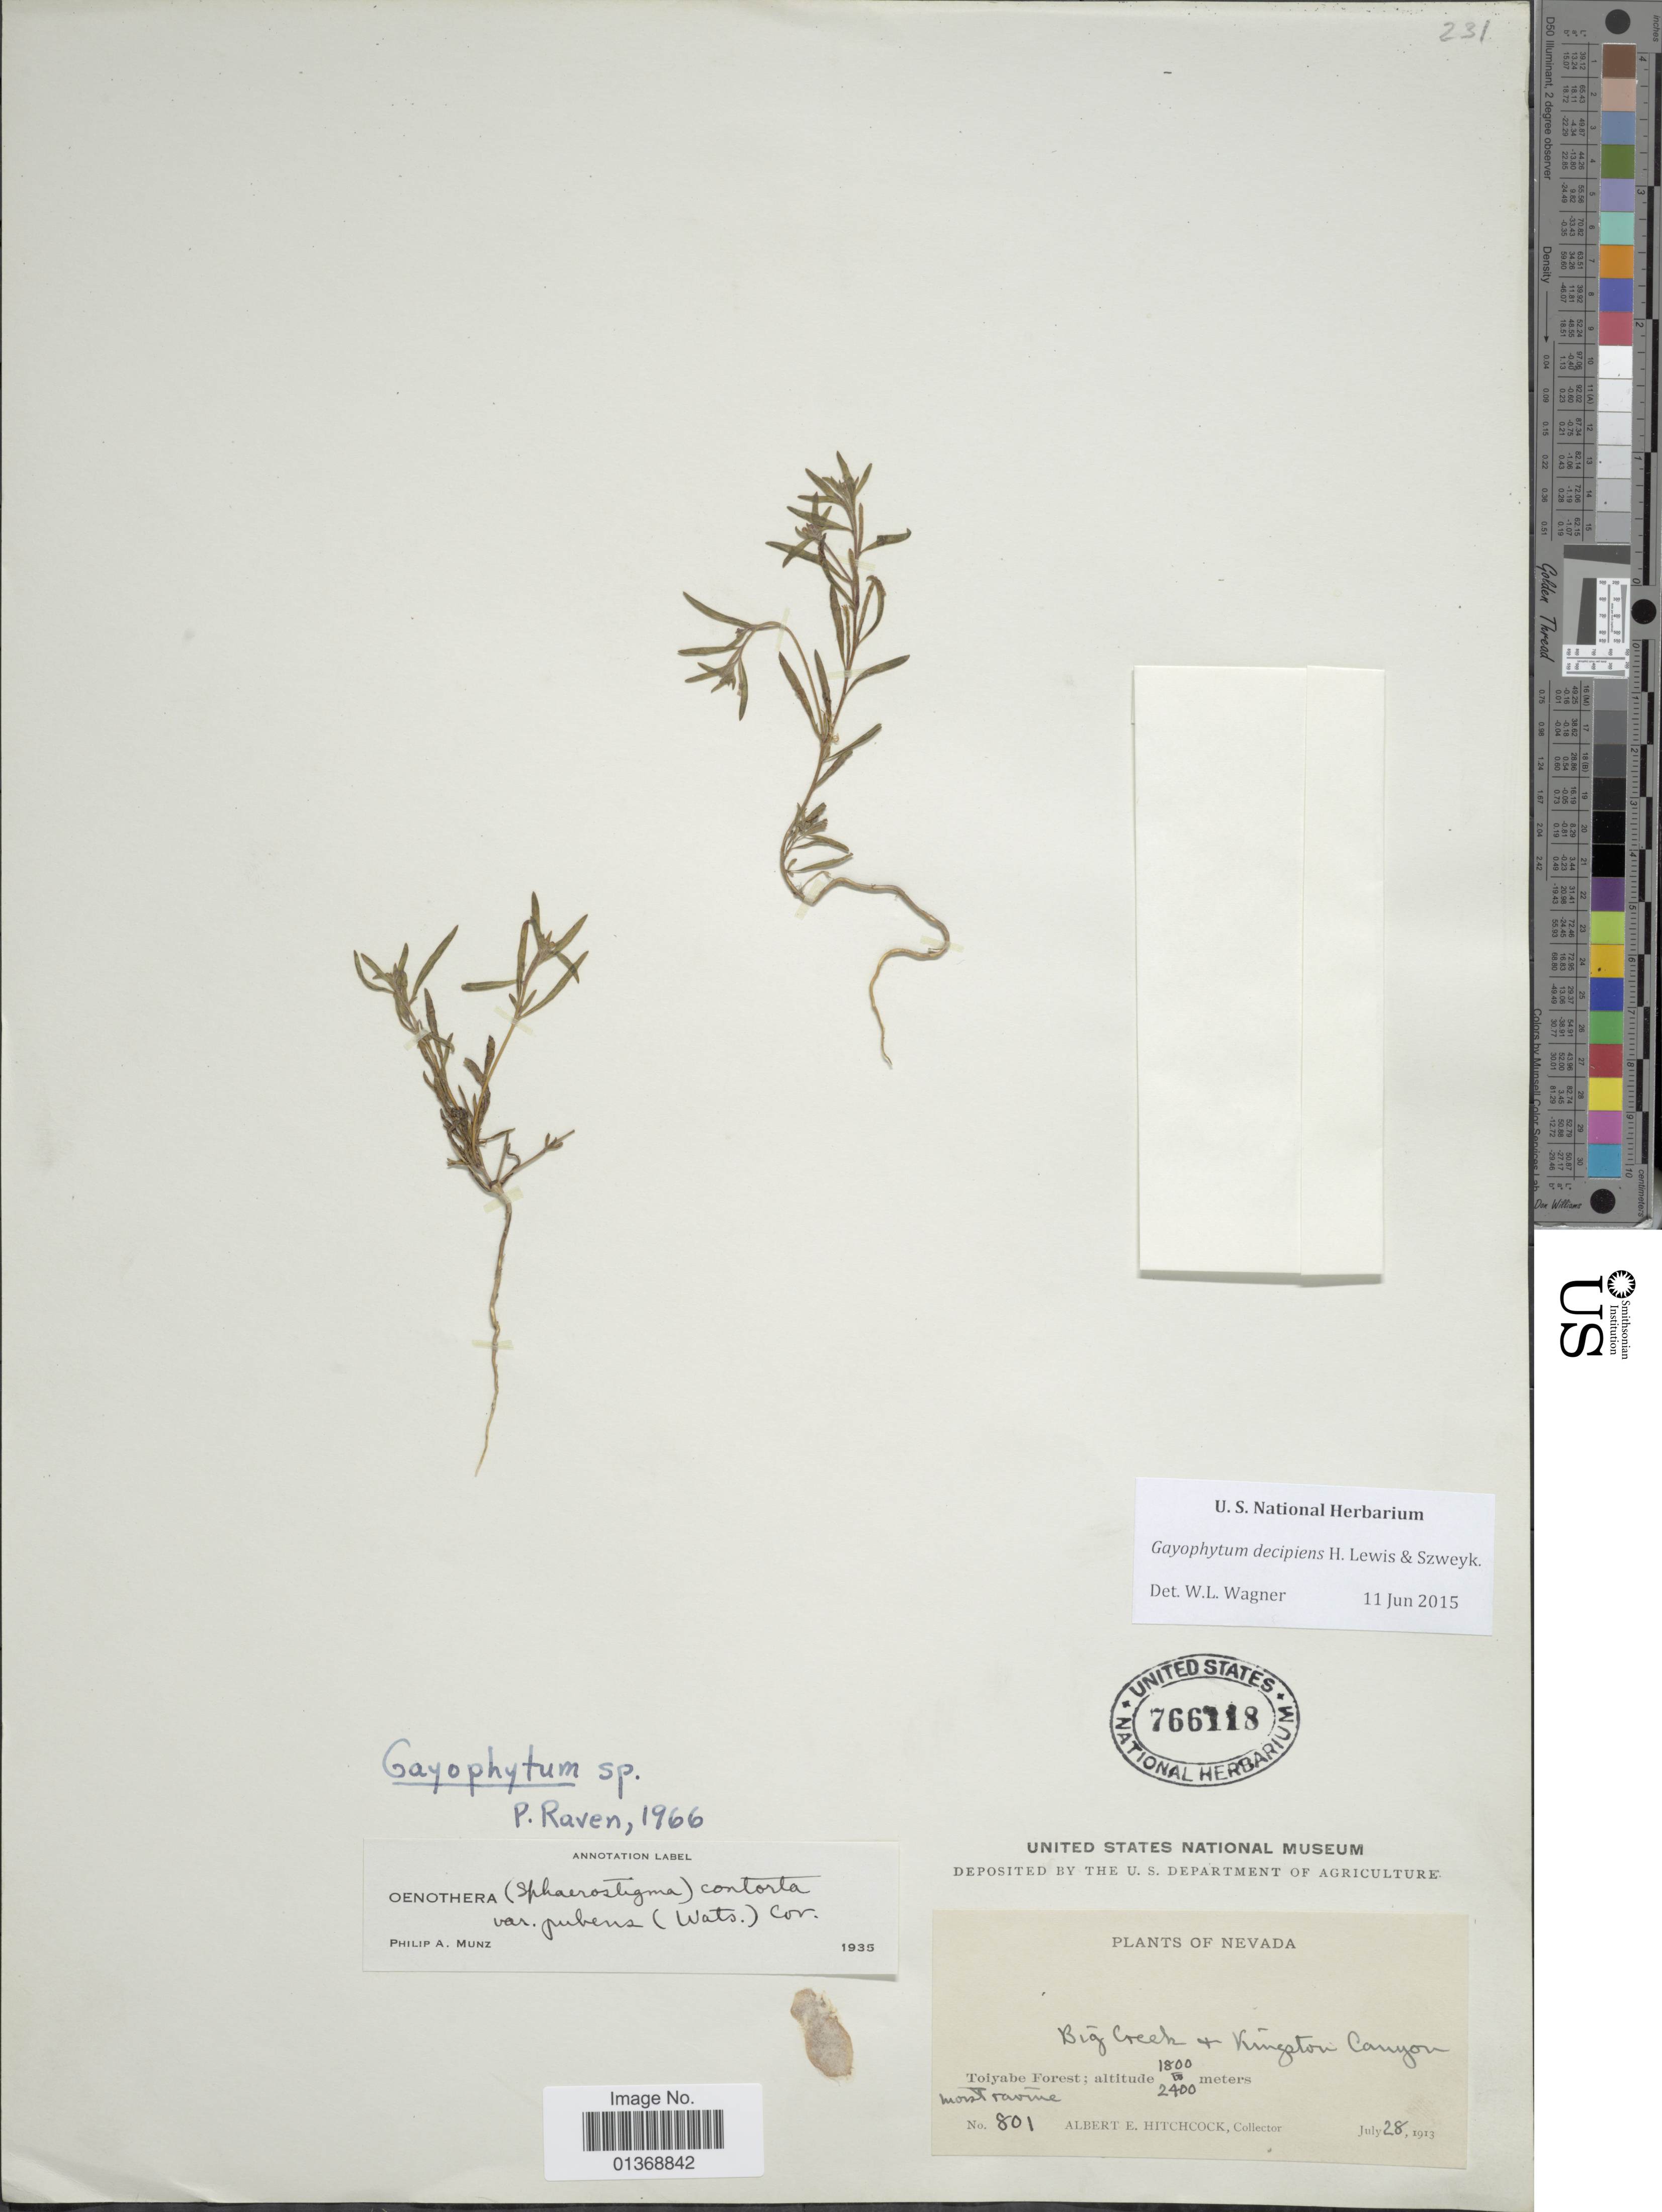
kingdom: Plantae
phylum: Tracheophyta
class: Magnoliopsida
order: Myrtales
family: Onagraceae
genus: Gayophytum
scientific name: Gayophytum decipiens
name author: F. H. Lewis & Szweyk.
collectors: A. Hitchcock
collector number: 801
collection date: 1913-07-28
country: United States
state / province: Nevada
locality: Toiyabe Forest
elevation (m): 1800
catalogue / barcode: US 766118